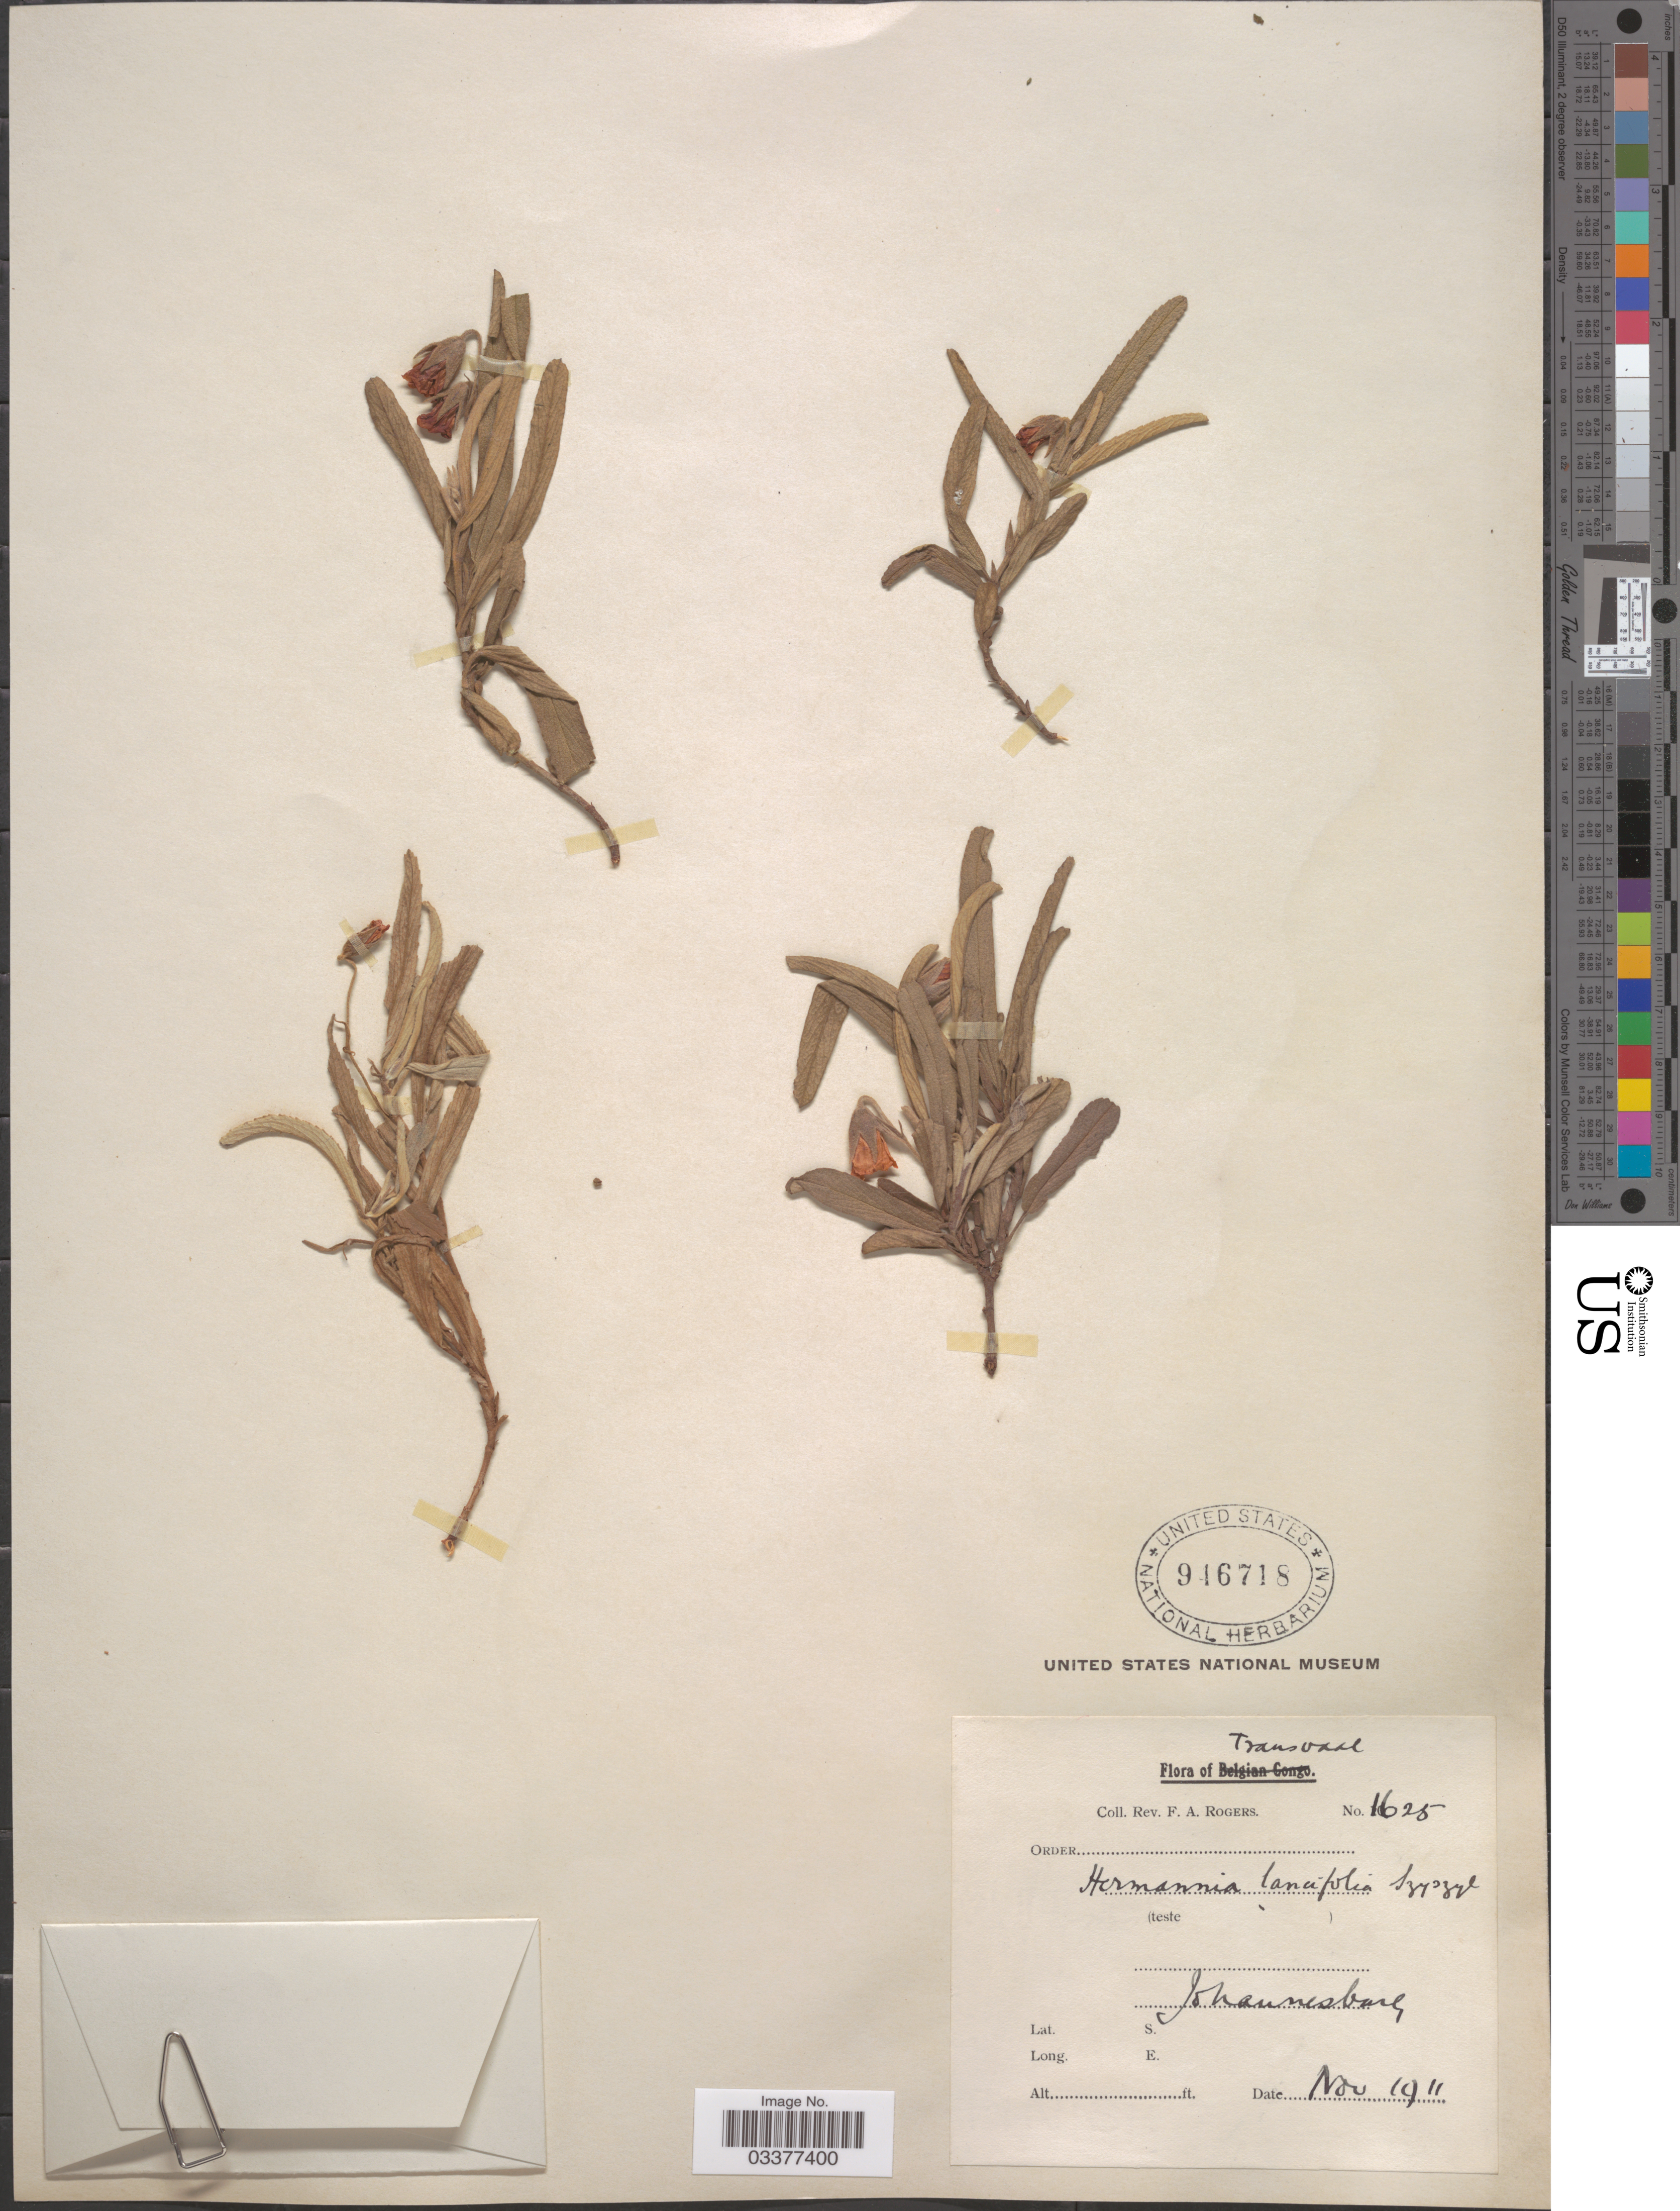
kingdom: Plantae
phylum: Tracheophyta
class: Magnoliopsida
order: Malvales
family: Malvaceae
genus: Hermannia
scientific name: Hermannia lancifolia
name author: Szyszyl.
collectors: F. A. Rogers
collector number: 1625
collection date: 1911-11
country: South Africa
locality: Transvaal. Johannesburg.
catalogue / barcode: US 946718